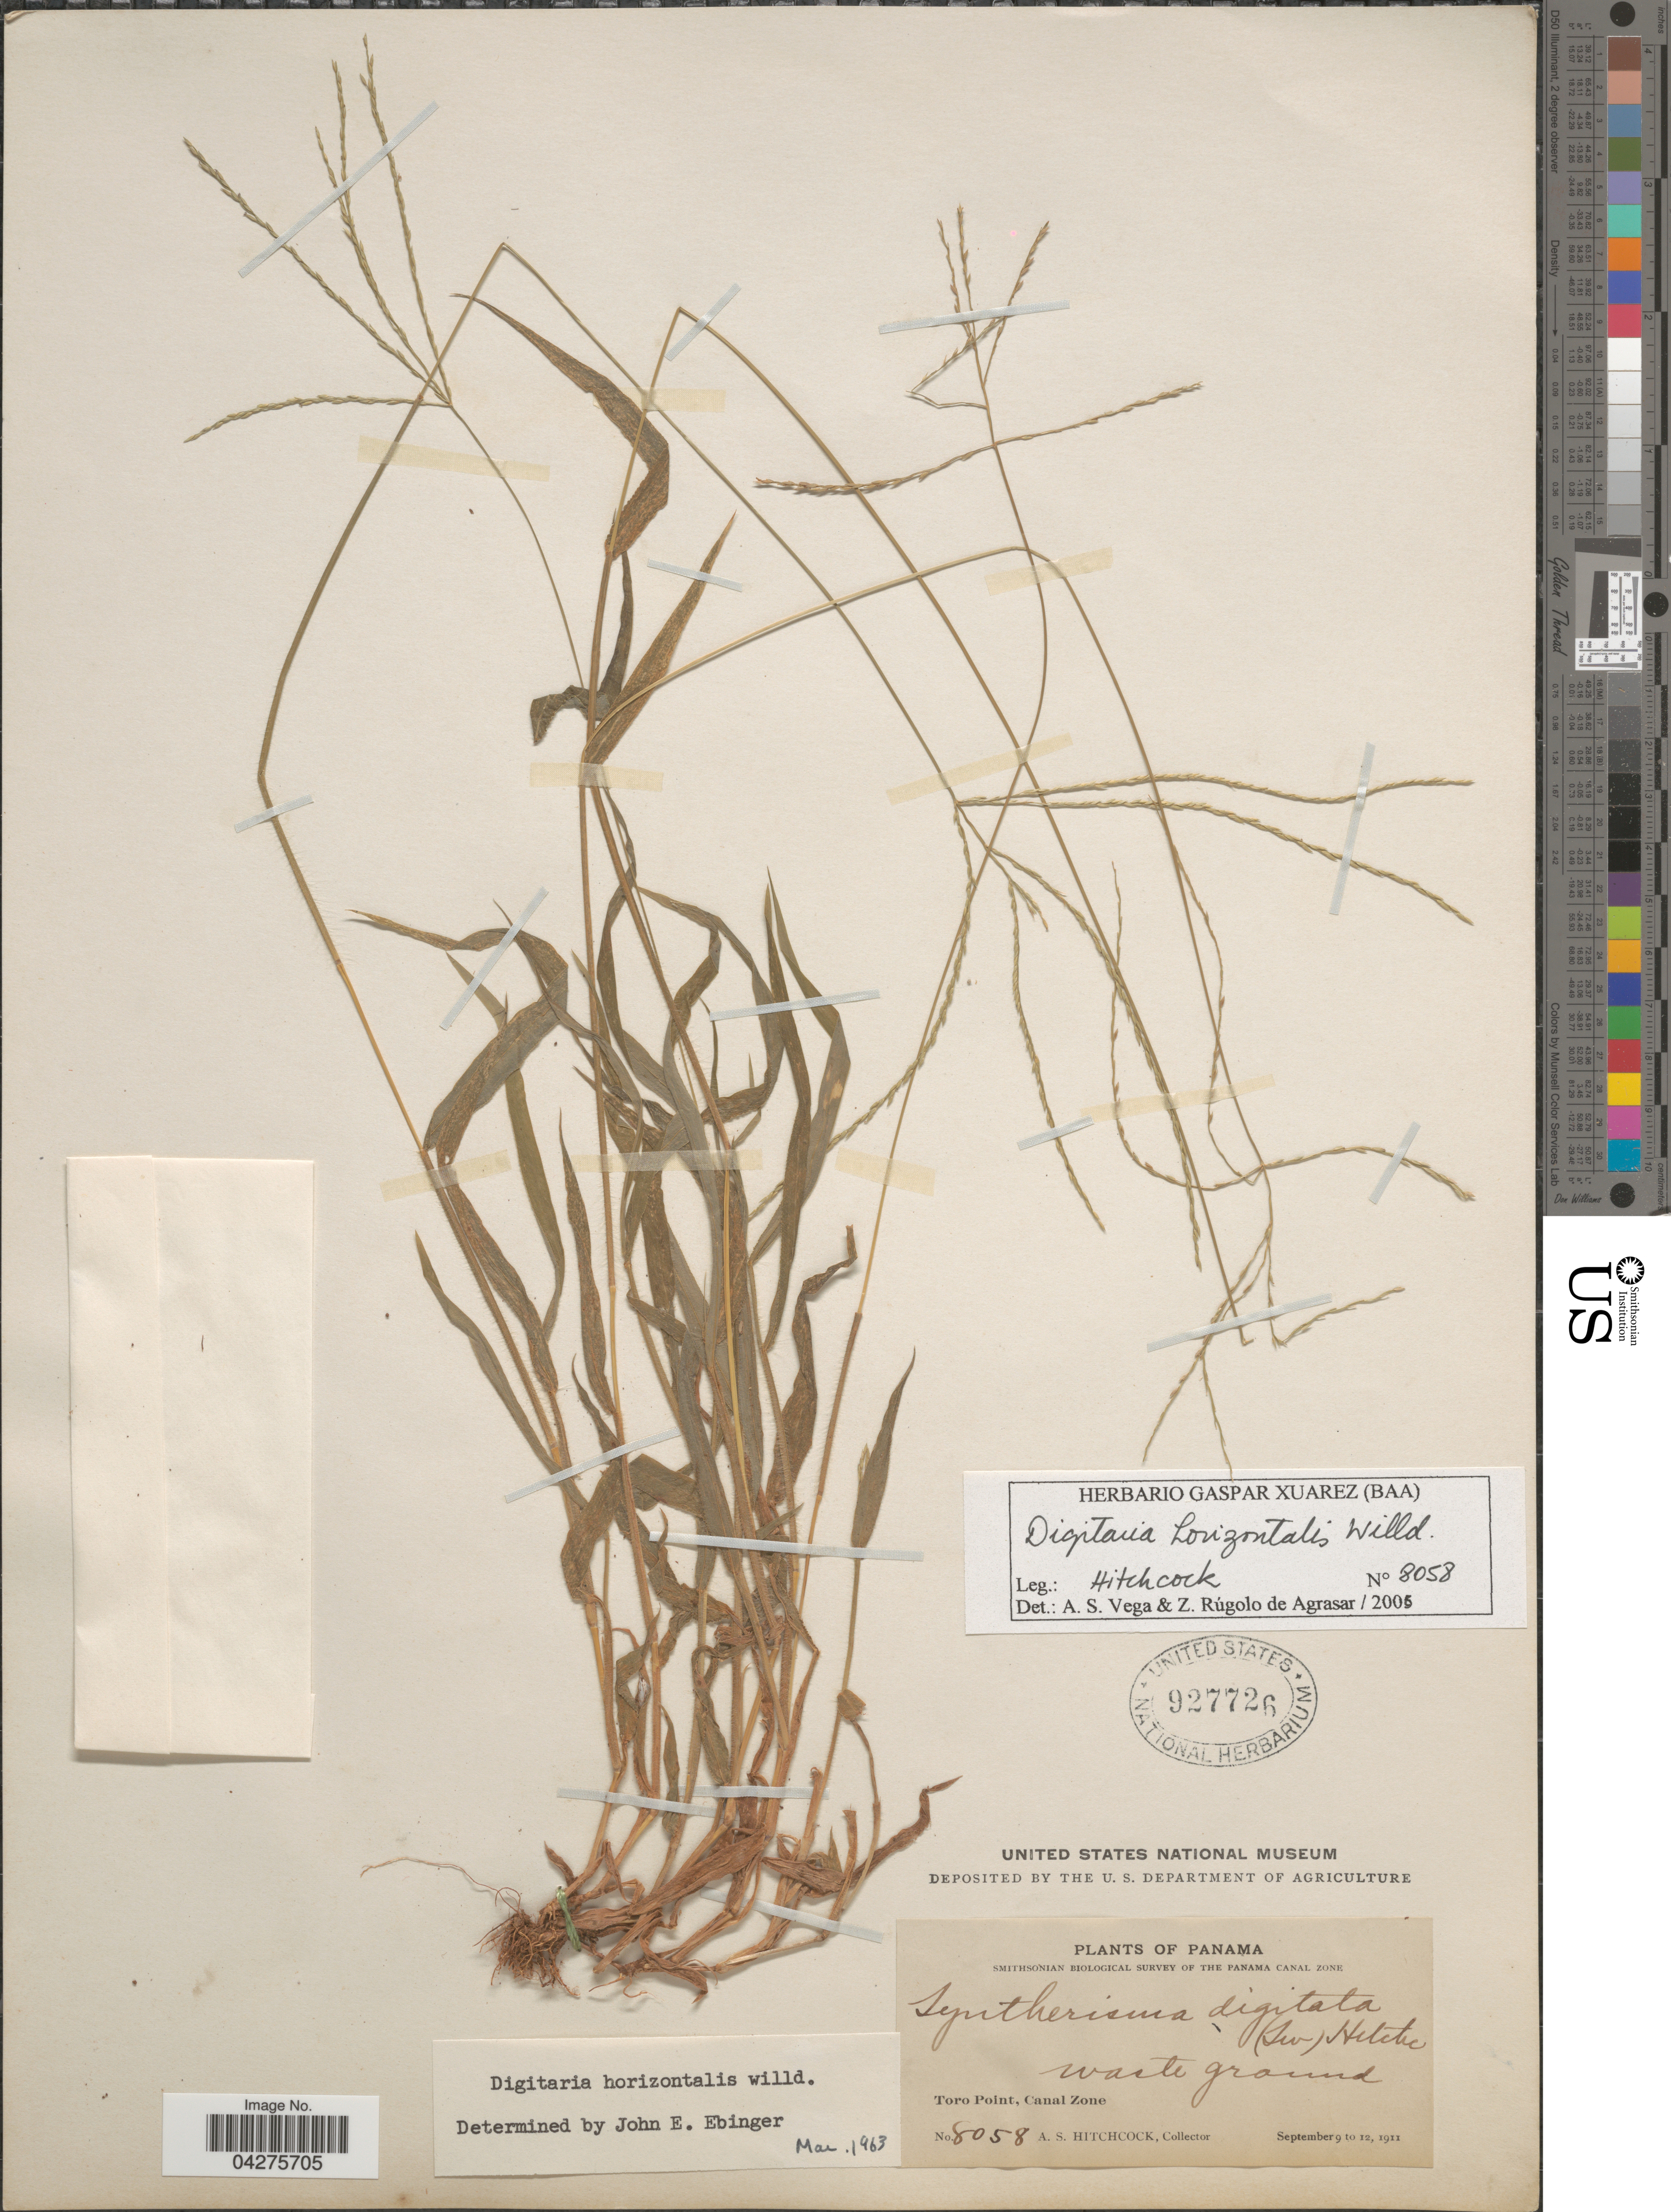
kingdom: Plantae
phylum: Tracheophyta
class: Liliopsida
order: Poales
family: Poaceae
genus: Digitaria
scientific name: Digitaria horizontalis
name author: Willd.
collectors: A. S. Hitchcock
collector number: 8058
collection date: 1911-09-09/1911-09-12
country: Panama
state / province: Colón / Panamá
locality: Smithsonian Biological Survey of the Panama Canal Zone. Toro Point, Canal Zone.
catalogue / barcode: US 927726